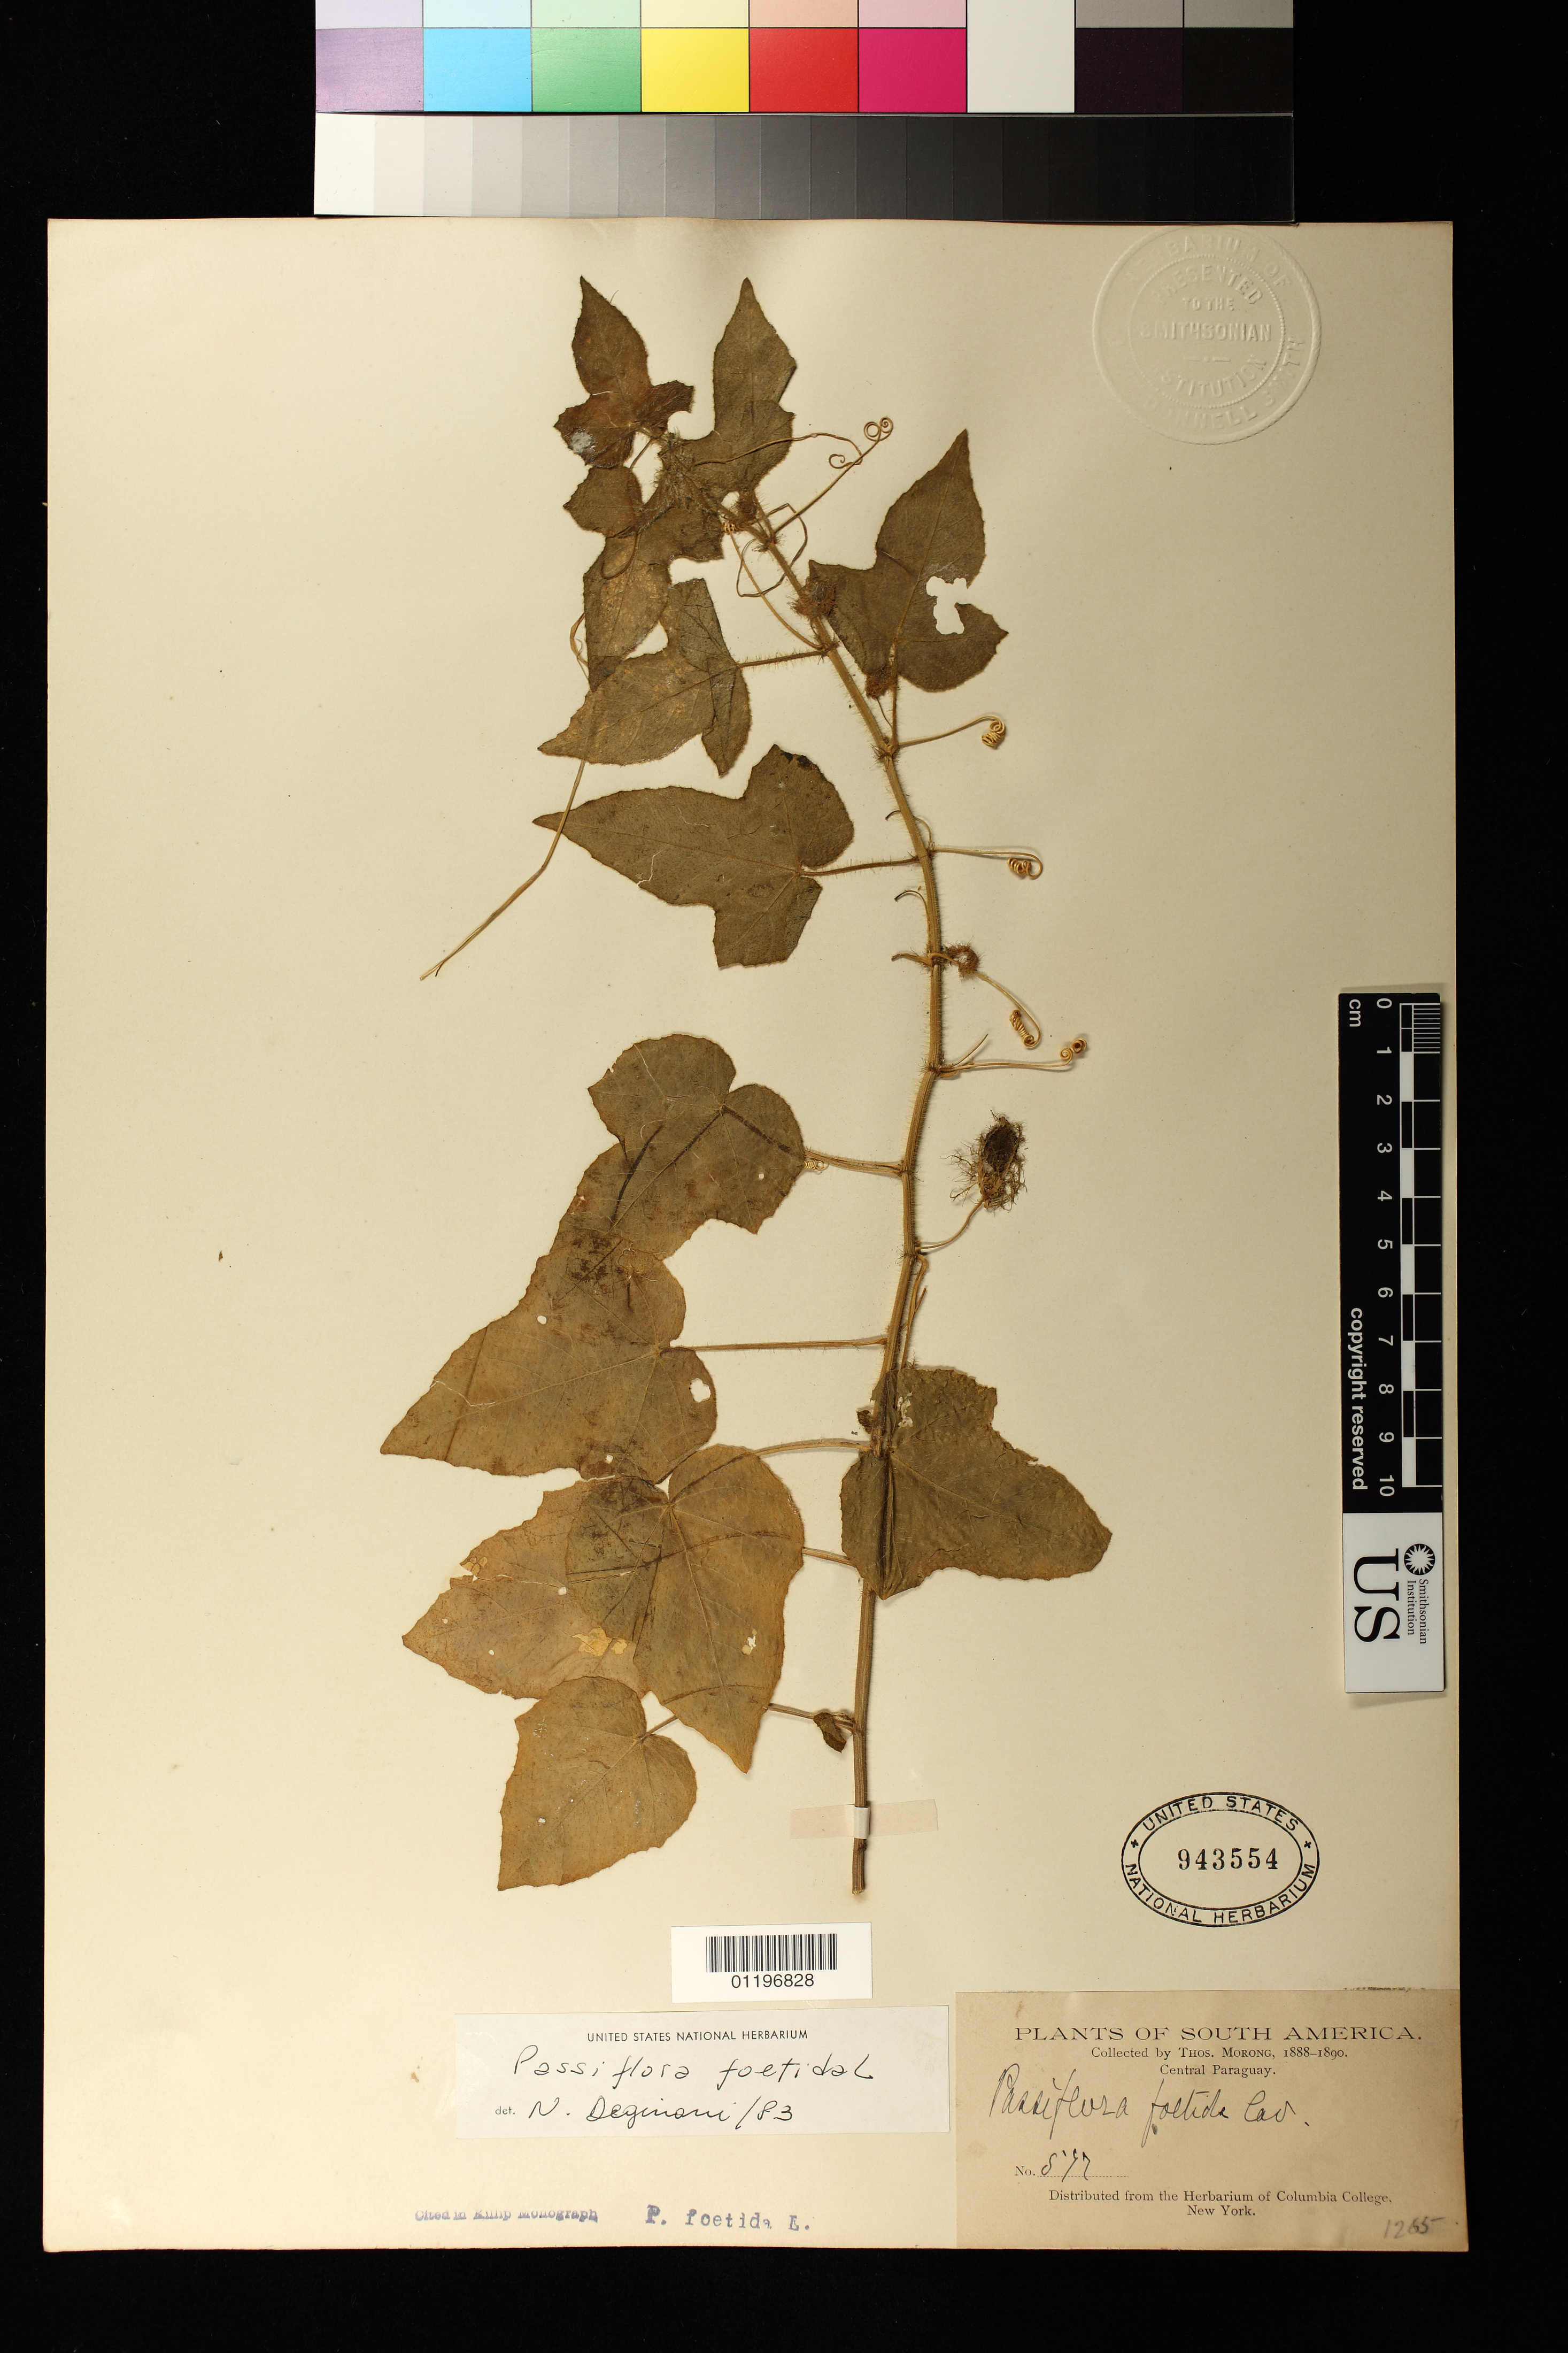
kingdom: Plantae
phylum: Tracheophyta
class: Magnoliopsida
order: Malpighiales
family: Passifloraceae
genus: Passiflora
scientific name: Passiflora foetida var. gossypiifolia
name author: (Desv.) Mast.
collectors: T. Morong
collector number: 897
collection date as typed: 1888 to -- -- 1890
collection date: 1888/1890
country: Paraguay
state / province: Central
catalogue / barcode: US 943554